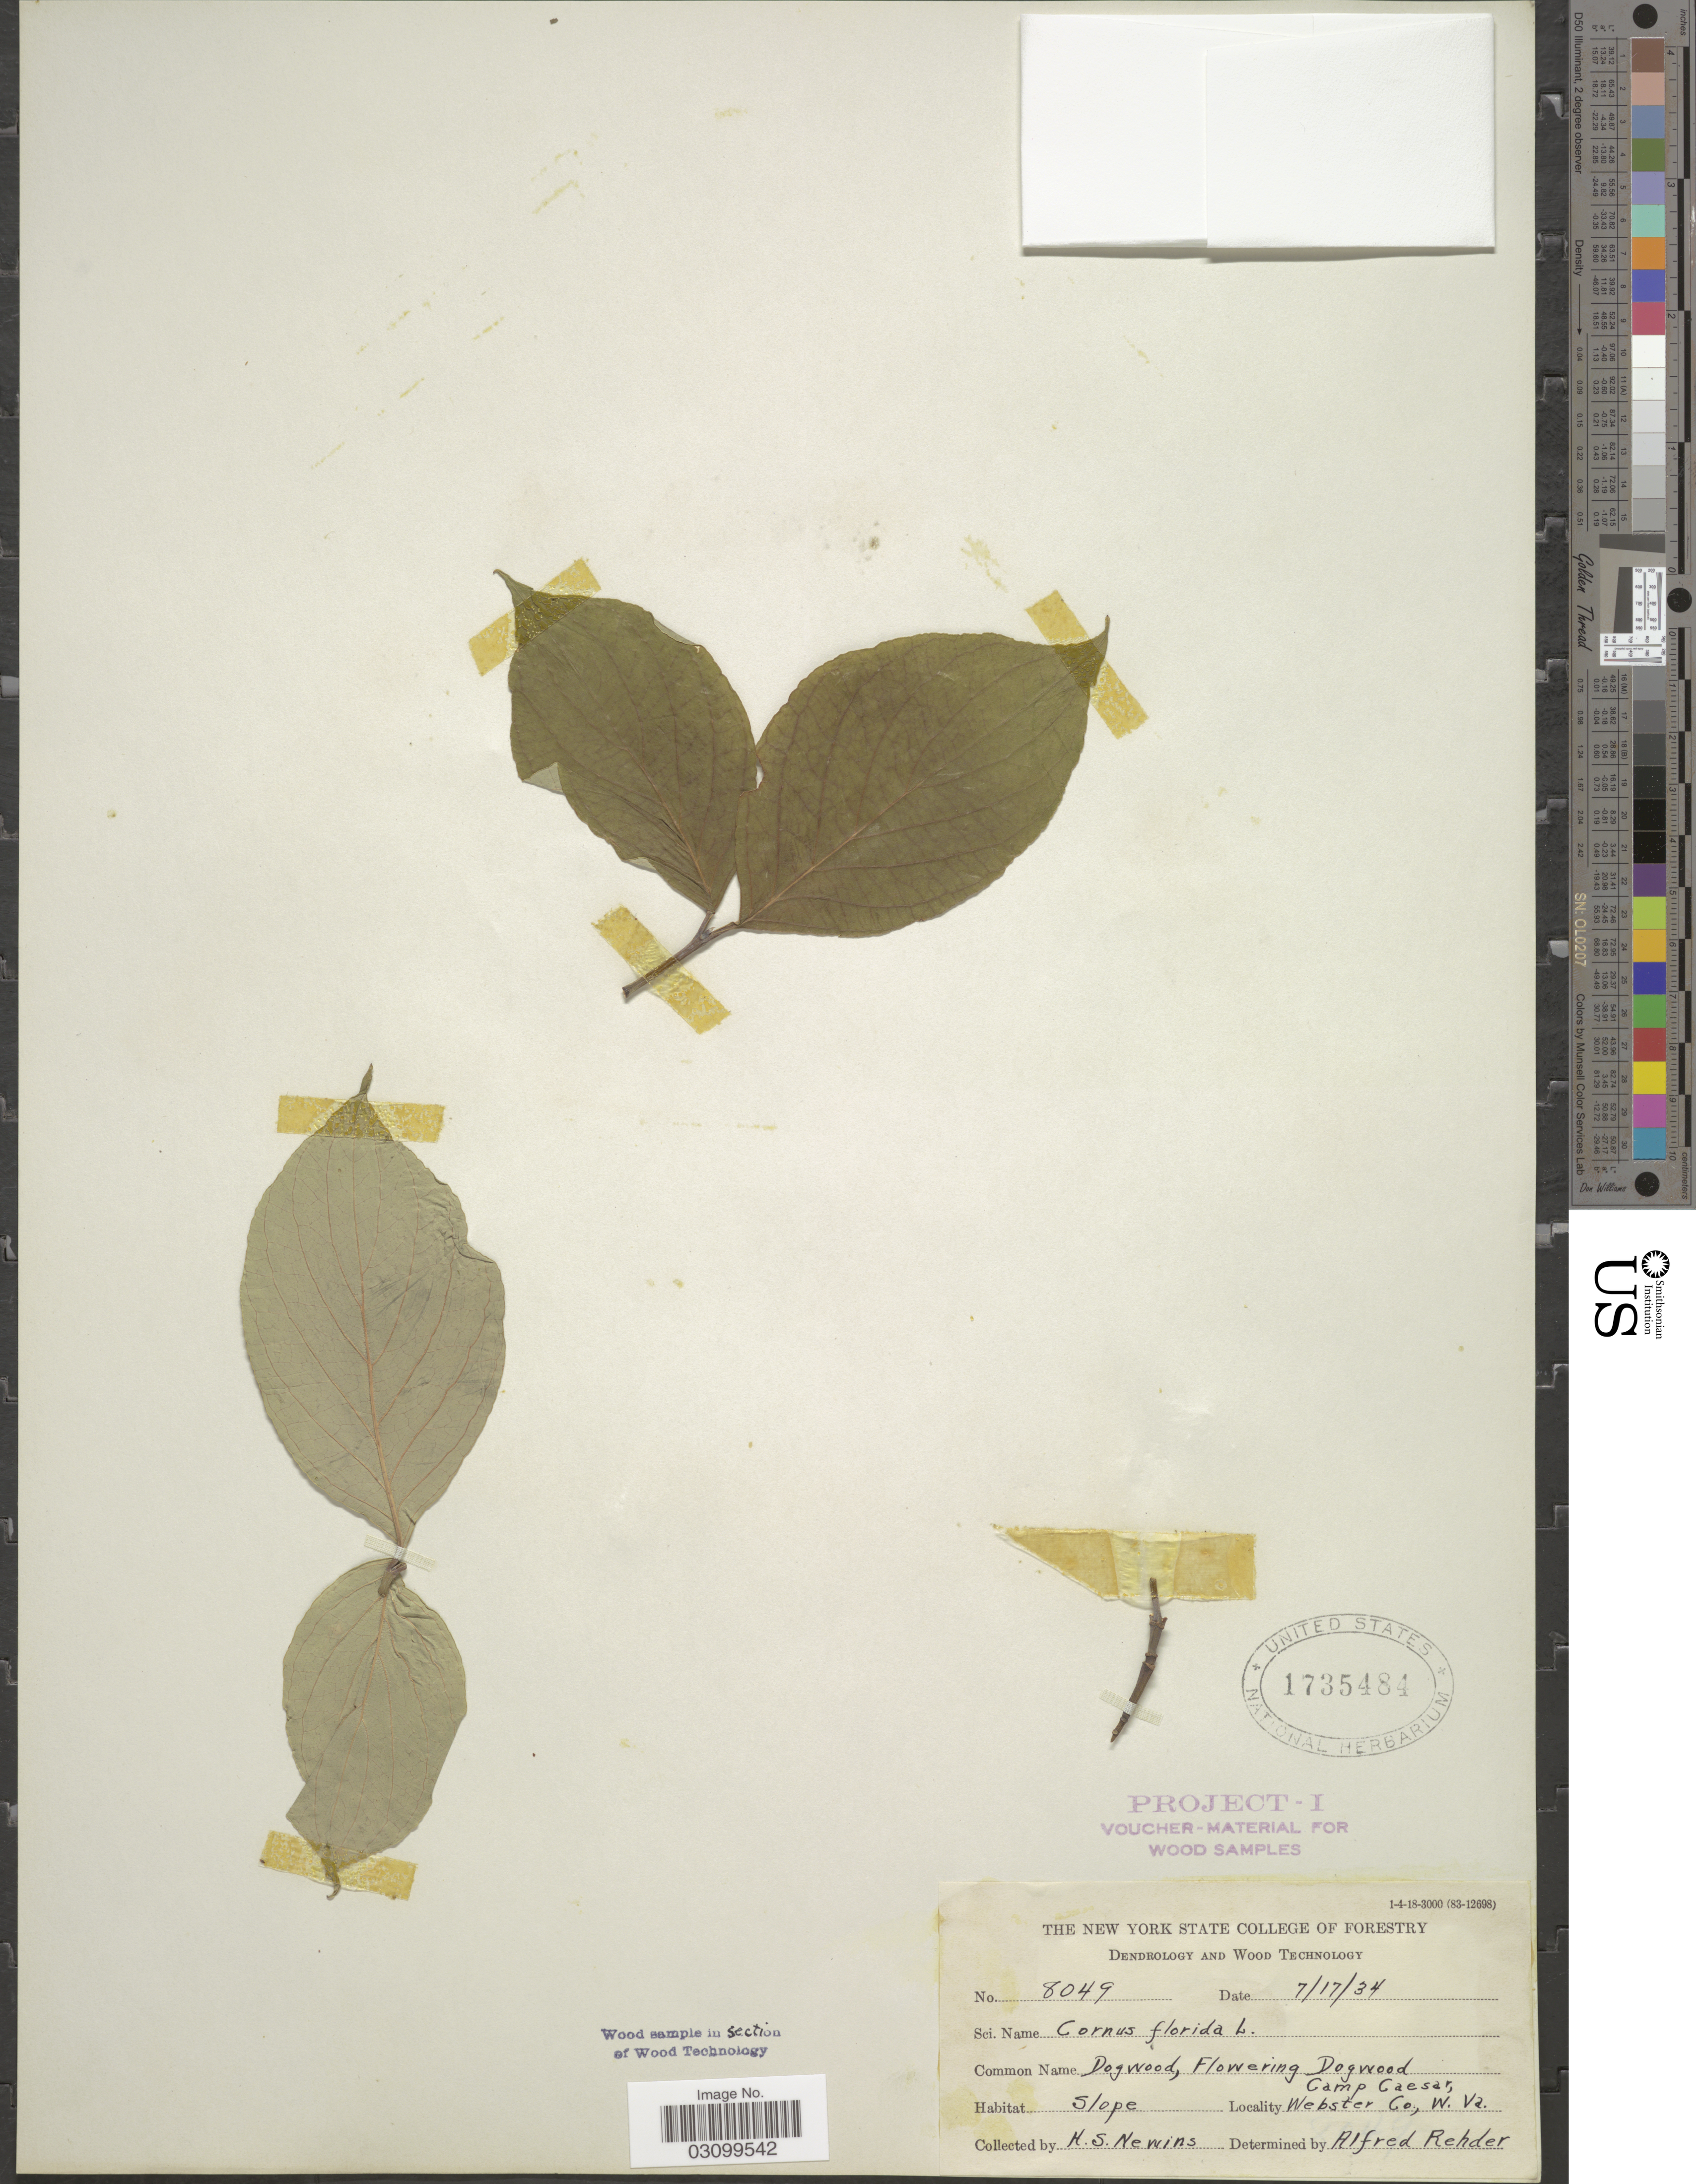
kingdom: Plantae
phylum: Tracheophyta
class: Magnoliopsida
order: Cornales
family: Cornaceae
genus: Cornus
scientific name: Cornus florida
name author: L.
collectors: H. Newins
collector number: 8049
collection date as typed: Transcribed d/m/y: 17/7/34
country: United States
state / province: West Virginia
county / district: Webster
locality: Camp Caesar, Webster Co.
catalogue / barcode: US 1735484